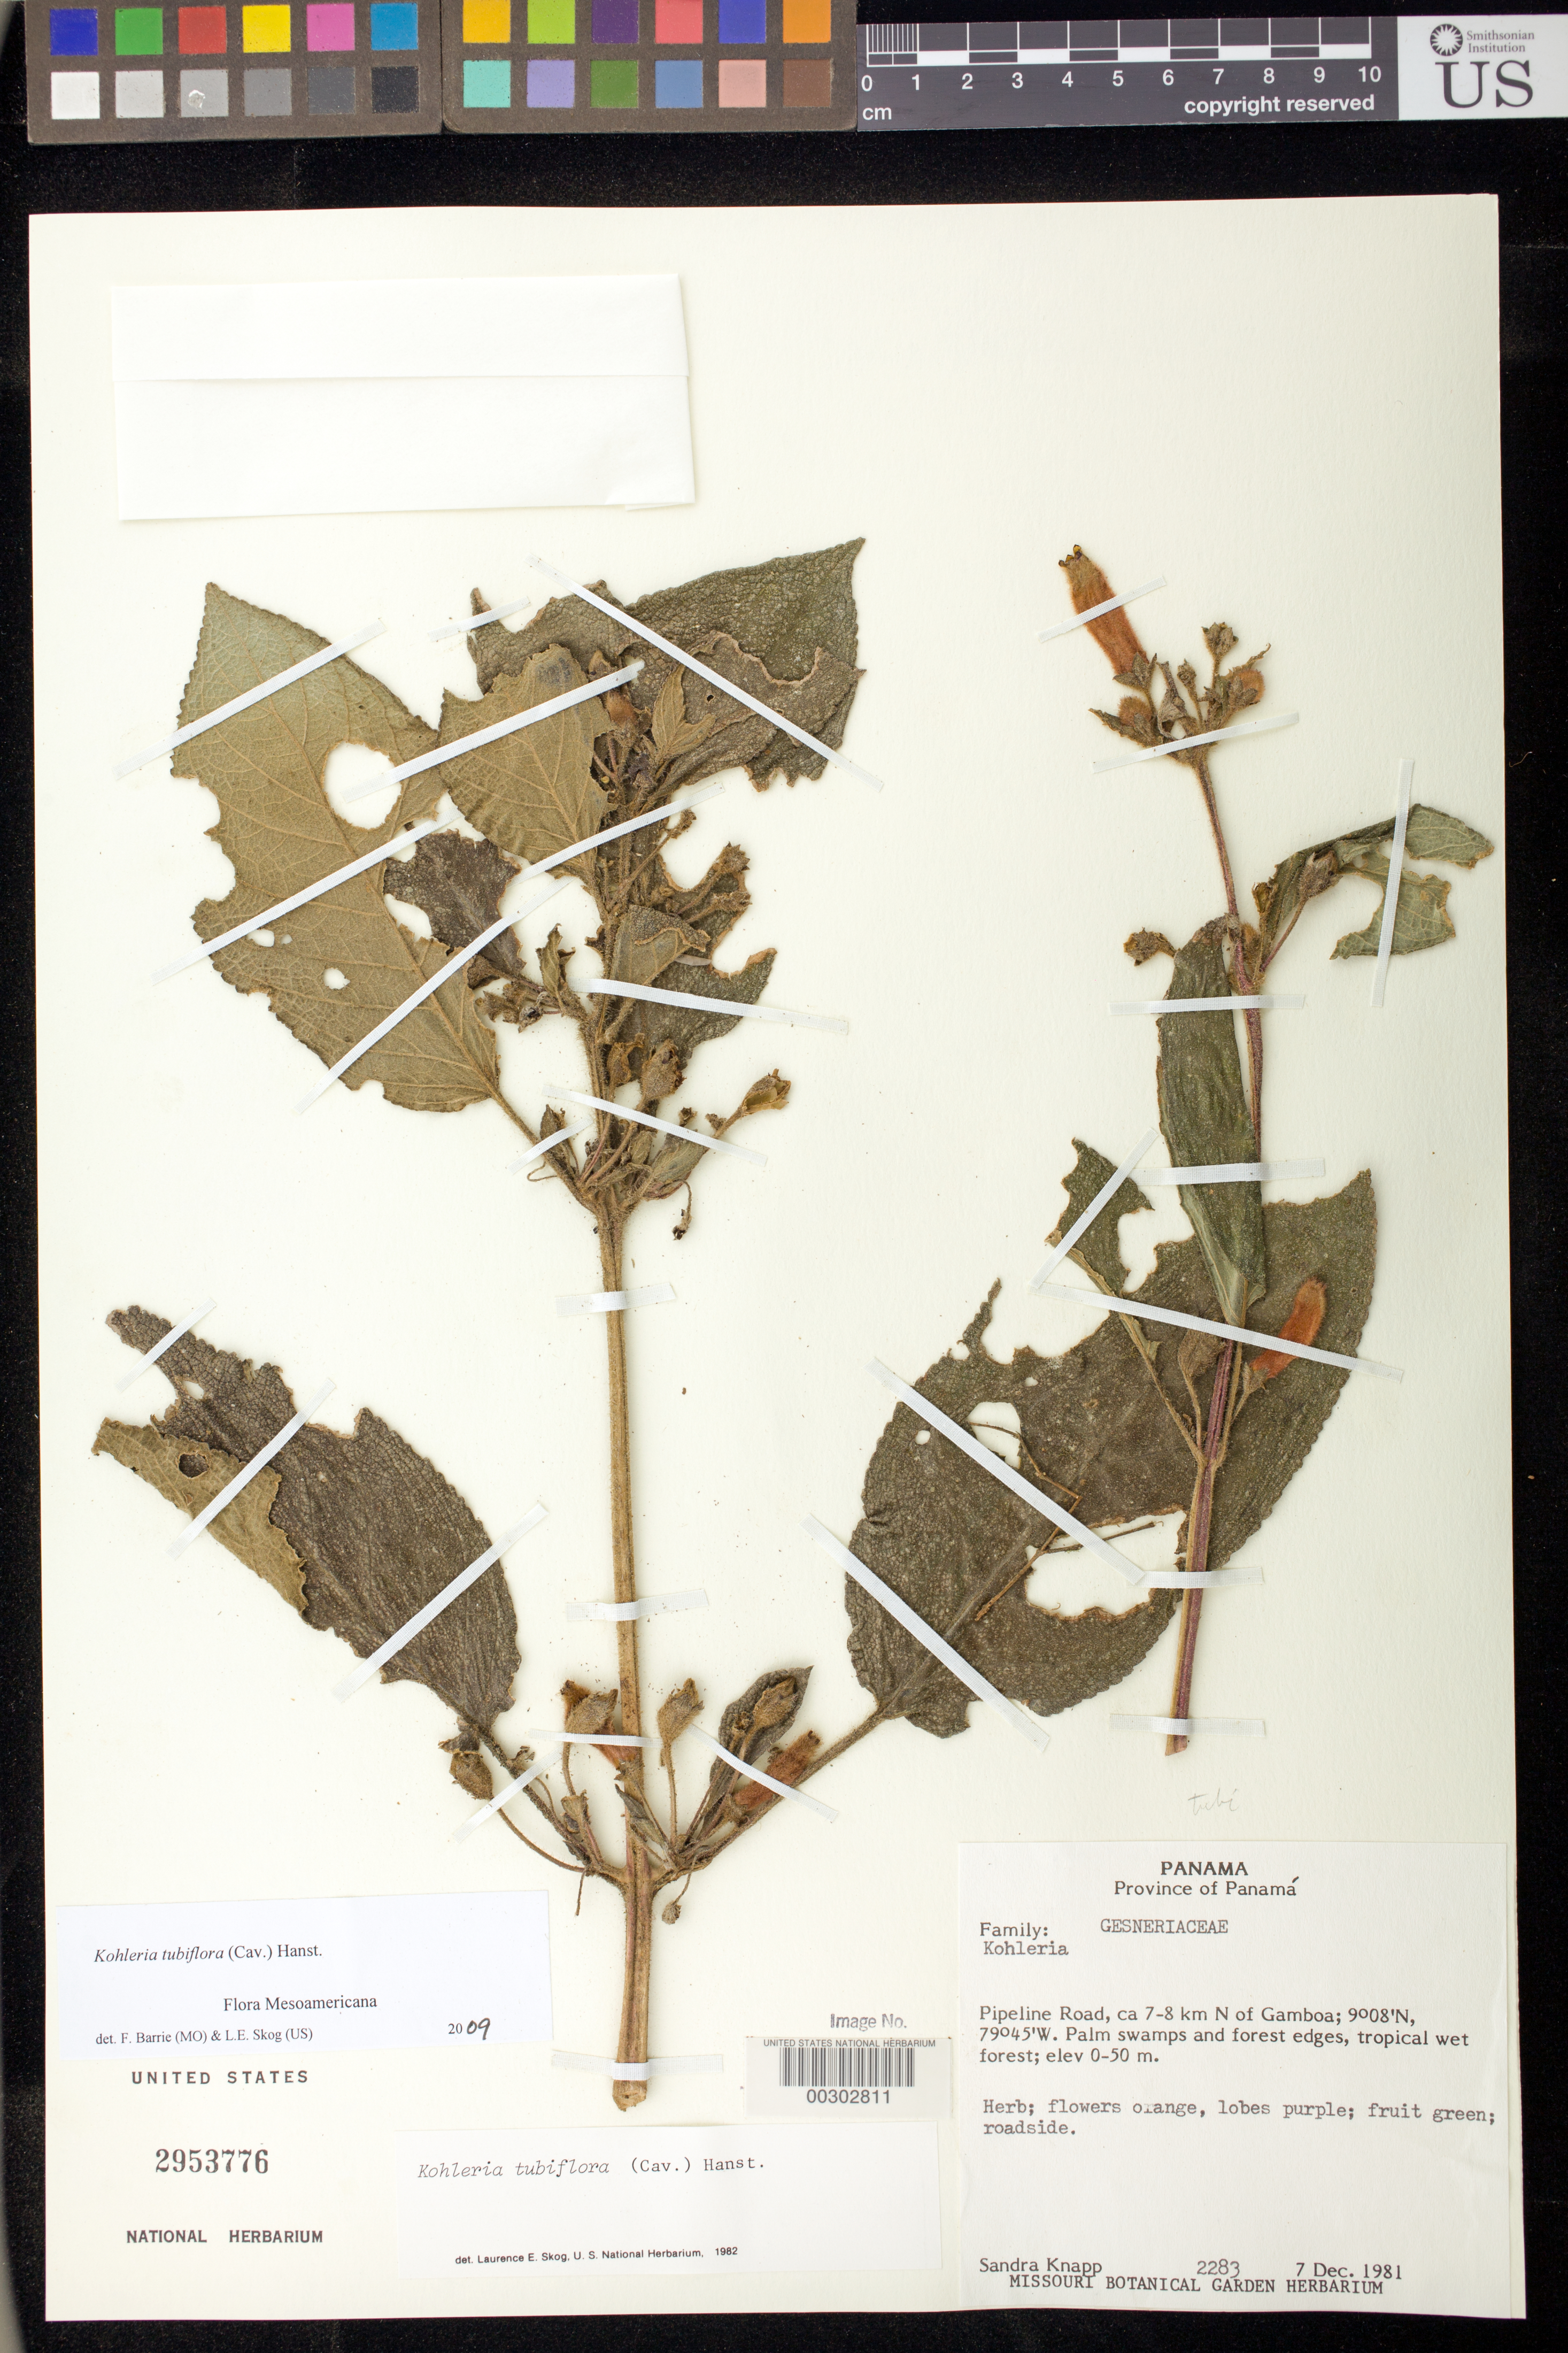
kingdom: Plantae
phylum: Tracheophyta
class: Magnoliopsida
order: Lamiales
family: Gesneriaceae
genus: Kohleria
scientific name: Kohleria tubiflora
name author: (Cav.) Hanst.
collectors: S. Knapp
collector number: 2283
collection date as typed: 07 Dec 1981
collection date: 1981-12-07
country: Panama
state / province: Colón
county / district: Canal Zone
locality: Pipeline road, ca 7-8 km N of Gamboa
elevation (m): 0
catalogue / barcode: US 2953776